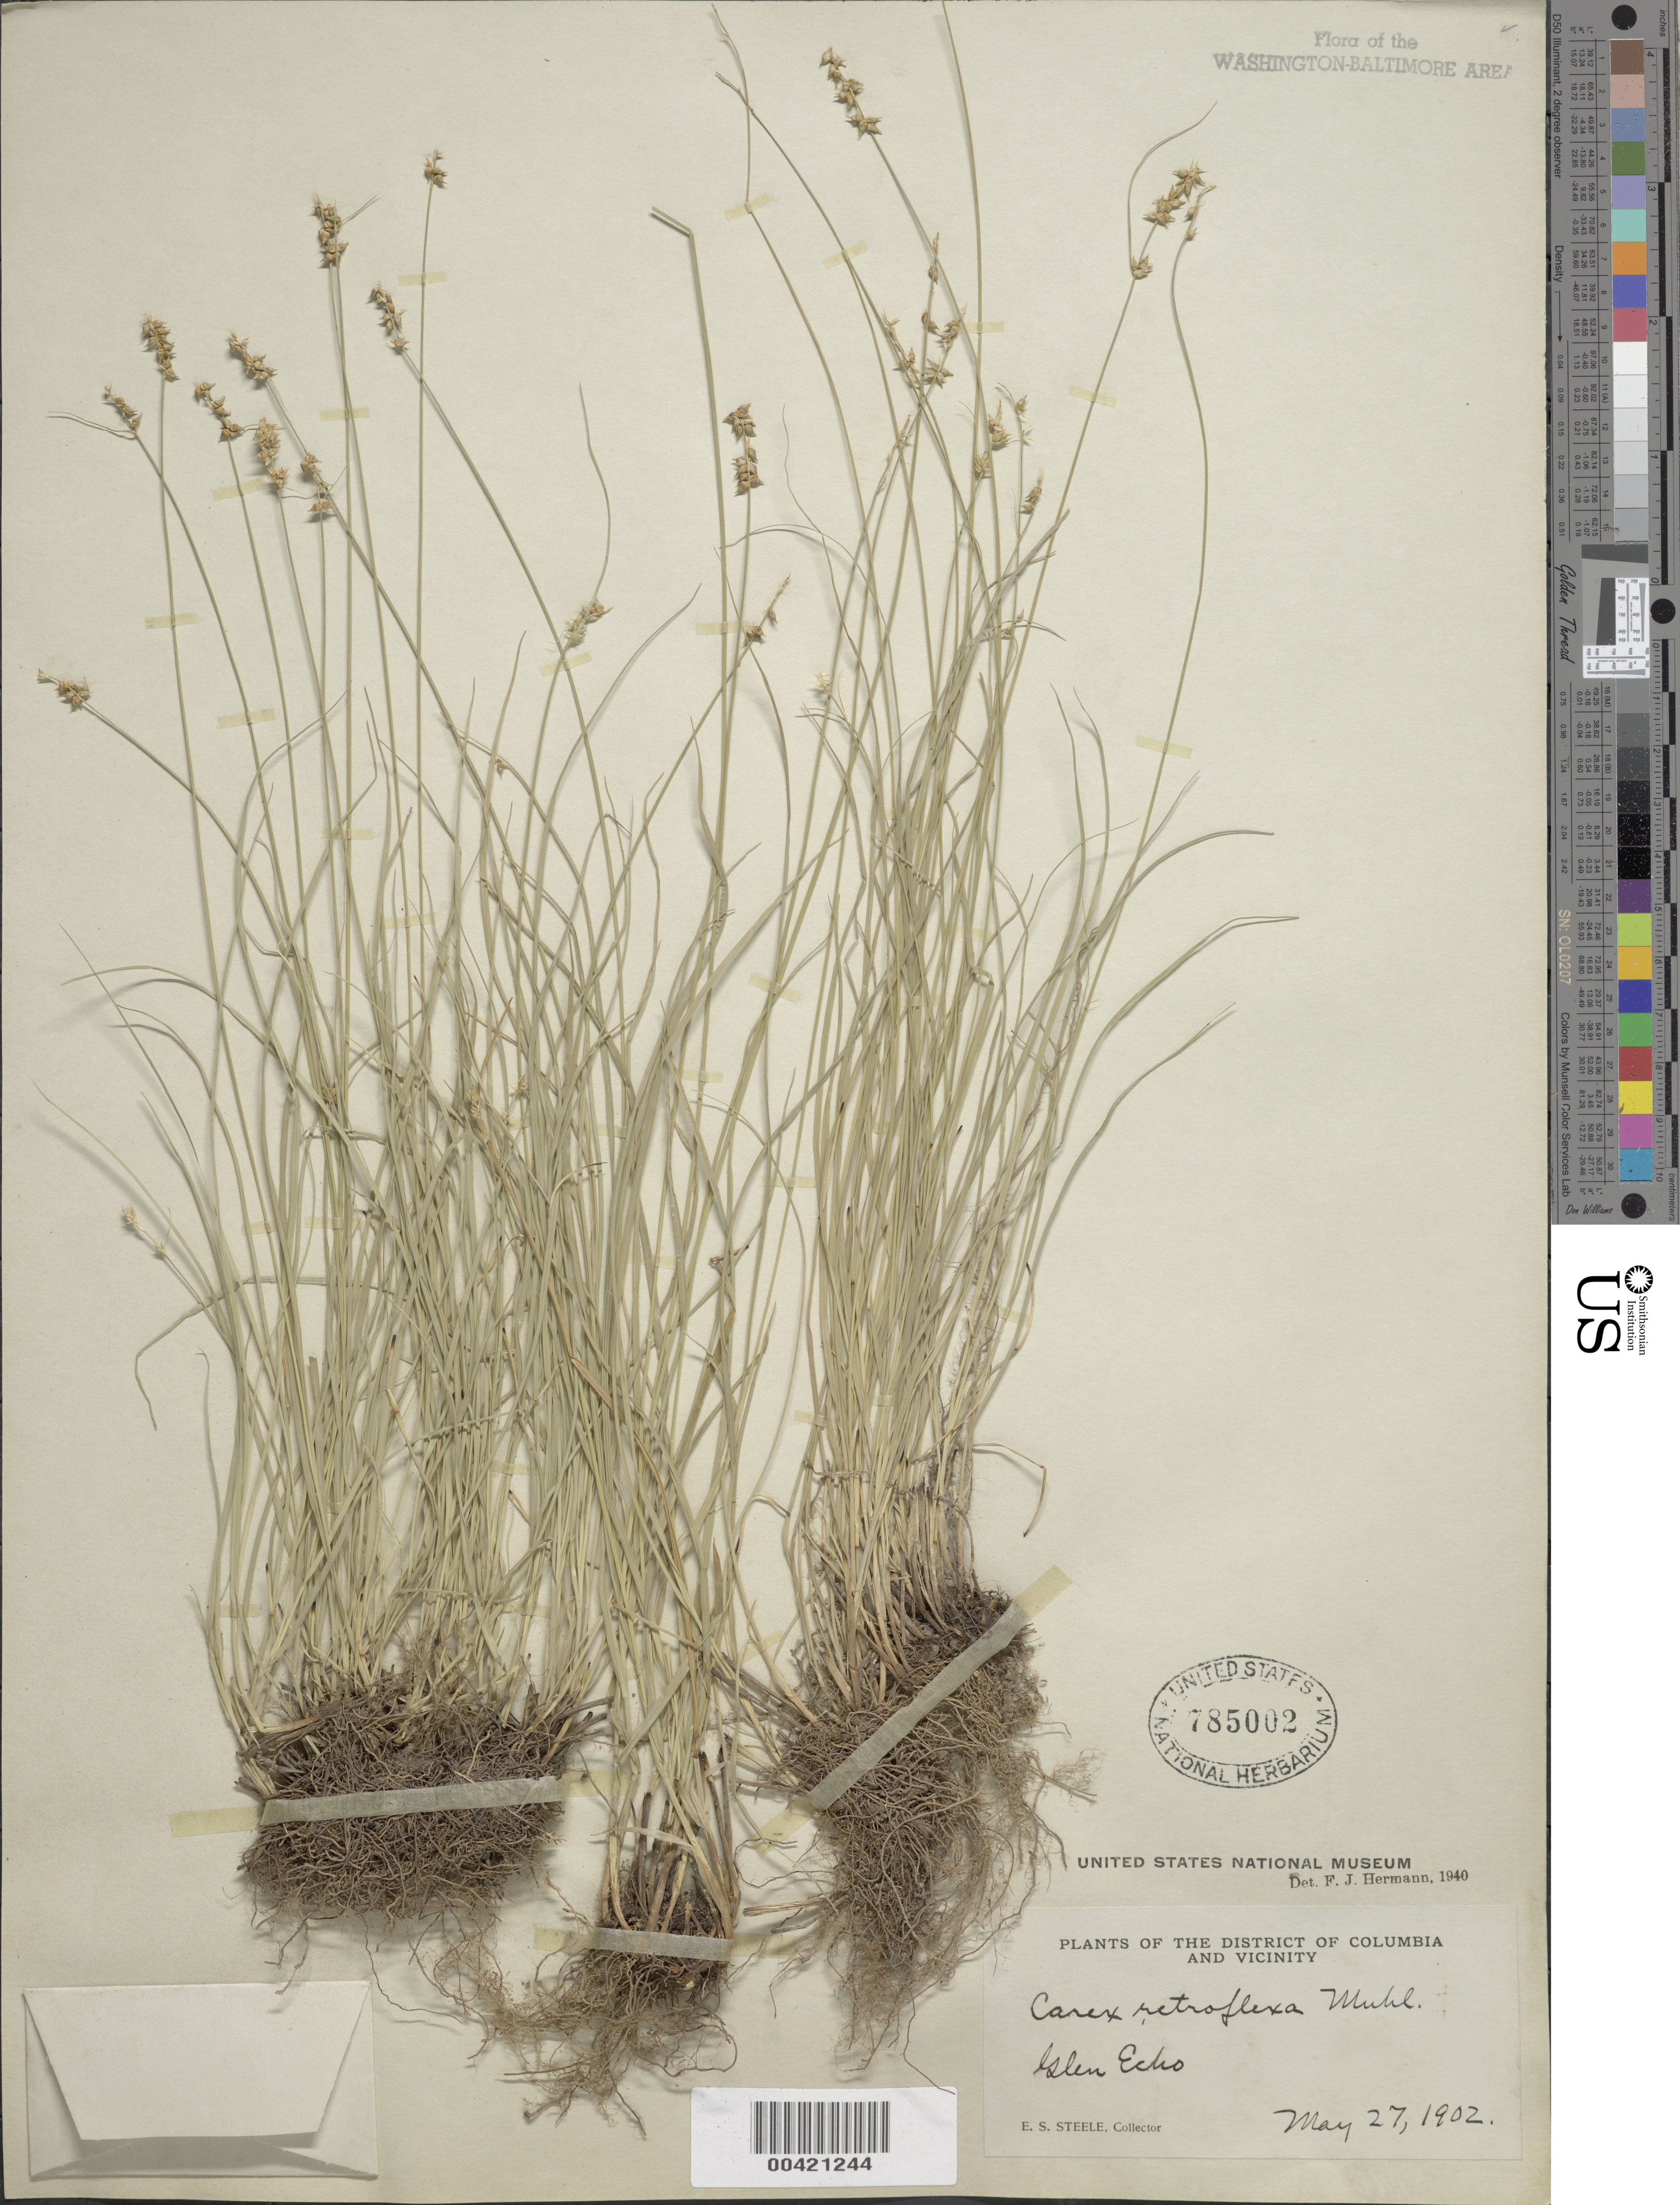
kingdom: Plantae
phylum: Tracheophyta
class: Liliopsida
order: Poales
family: Cyperaceae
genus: Carex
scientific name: Carex retroflexa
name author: Muhl. ex Willd.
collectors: E. Steele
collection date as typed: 27 May 1902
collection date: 1902-05-27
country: United States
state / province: Maryland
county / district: Montgomery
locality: Glen Echo C. & O. Canal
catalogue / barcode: US 785002